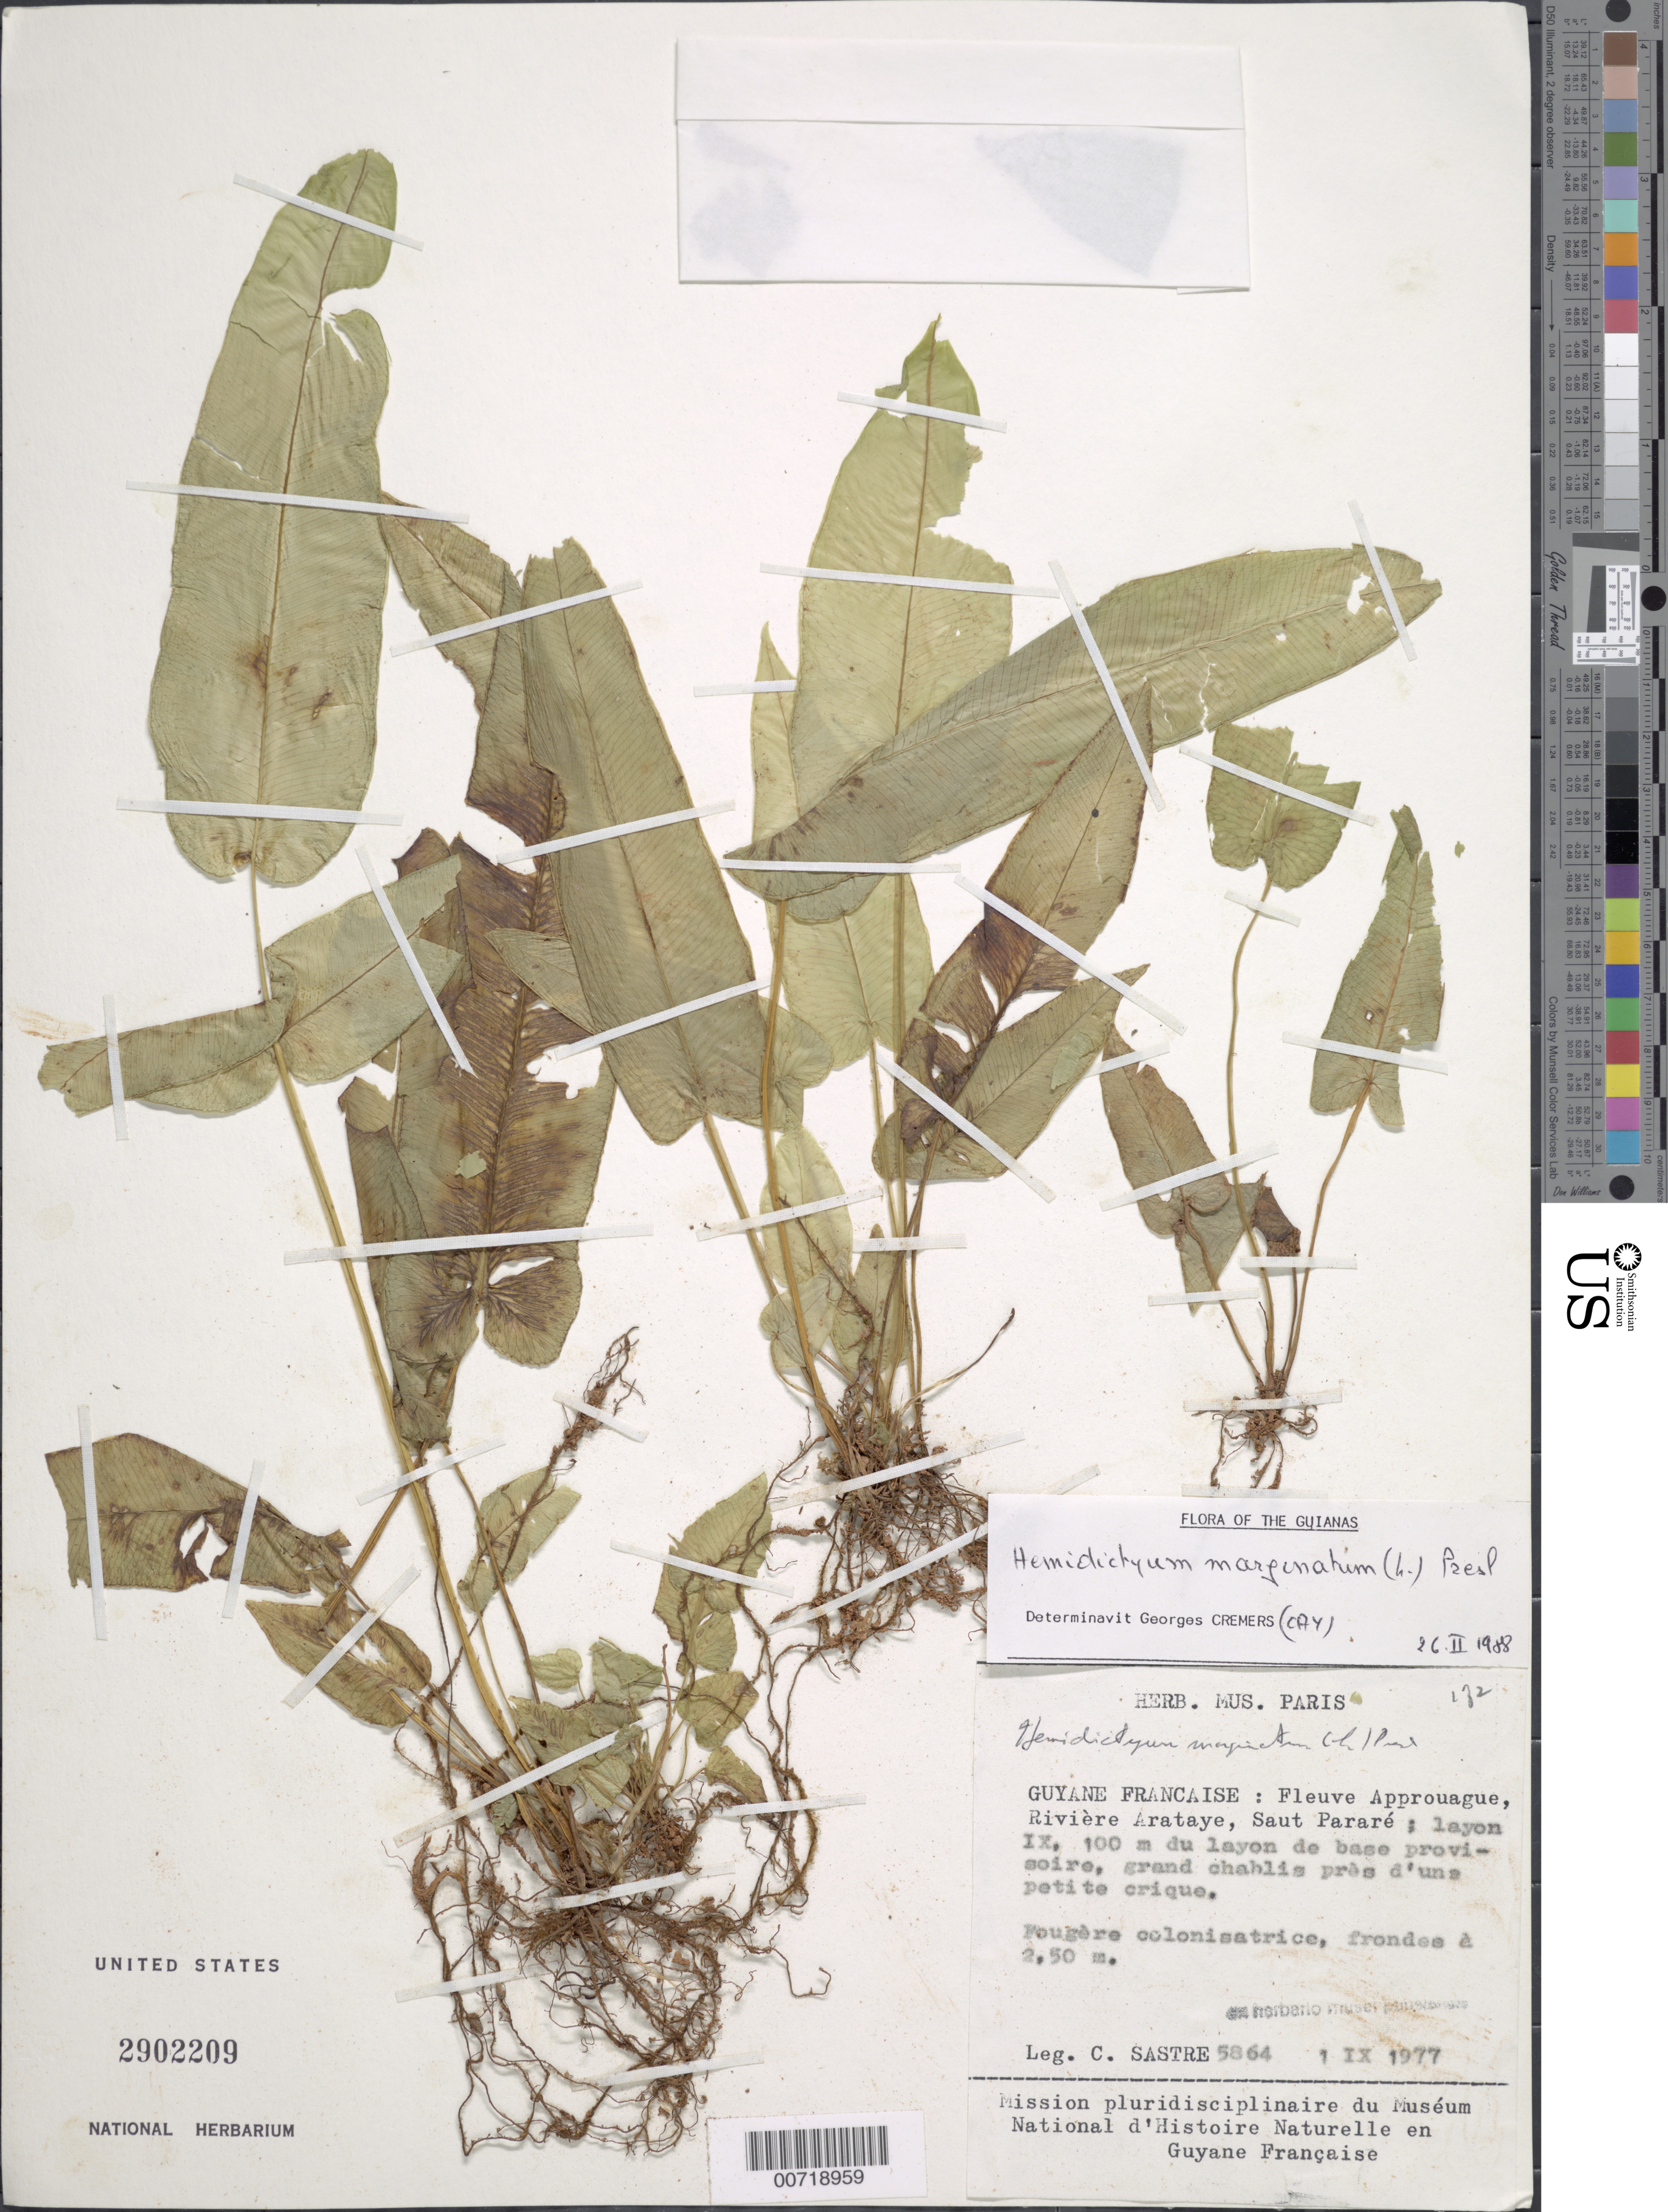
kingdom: Plantae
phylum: Tracheophyta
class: Polypodiopsida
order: Polypodiales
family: Hemidictyaceae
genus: Hemidictyum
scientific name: Hemidictyum marginatum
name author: (L.) C. Presl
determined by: Cremers, Georges A.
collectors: C. H. L. Sastre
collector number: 5864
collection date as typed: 1-Sep-77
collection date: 1977-09-01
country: French Guiana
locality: Saut Pararé, Rivière Arataye, Fleuve Approuague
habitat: Grand chablis près d'une petite crique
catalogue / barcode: US 2902209